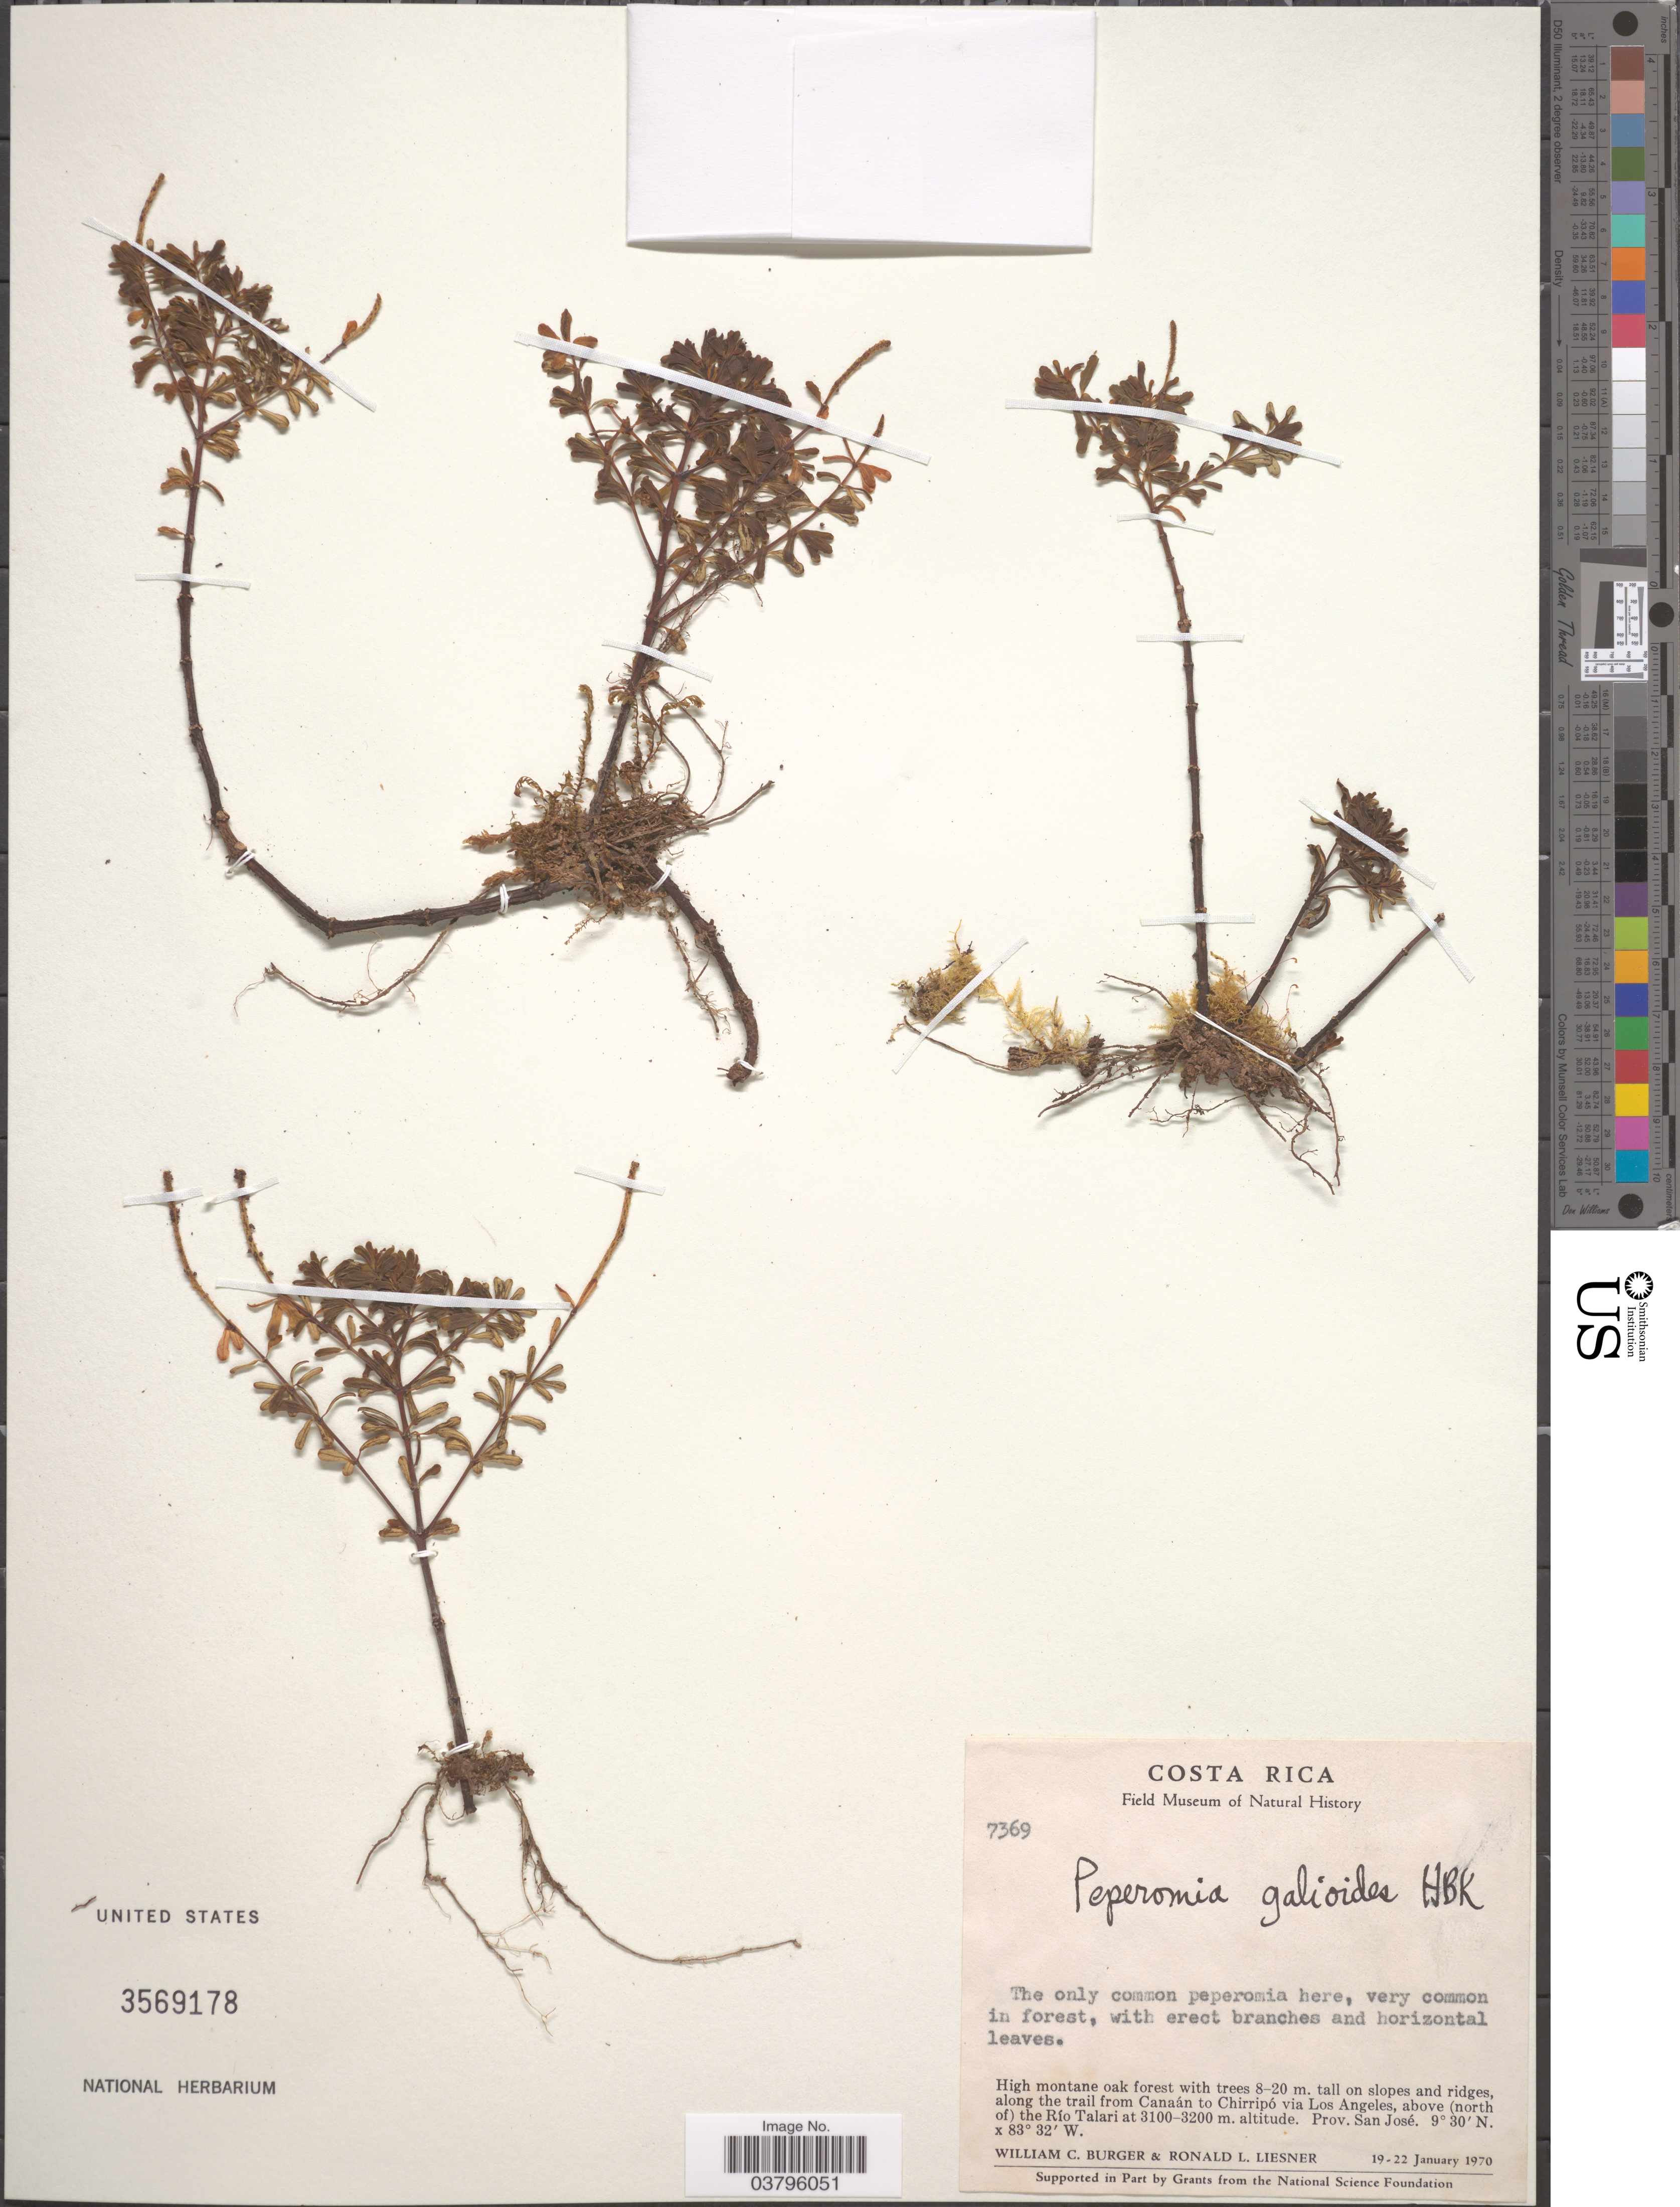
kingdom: Plantae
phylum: Tracheophyta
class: Magnoliopsida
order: Piperales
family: Piperaceae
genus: Peperomia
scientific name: Peperomia leptophylla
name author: Miq.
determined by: Jiménez, José Estaban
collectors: W. Burger & R. L. Liesner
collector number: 7369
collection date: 1970-01-19/1970-01-22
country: Costa Rica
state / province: San José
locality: Along the trail from Canaán to Chirripó via Los Angeles, above (north of) the Río Talari.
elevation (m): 3100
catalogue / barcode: US 3569178